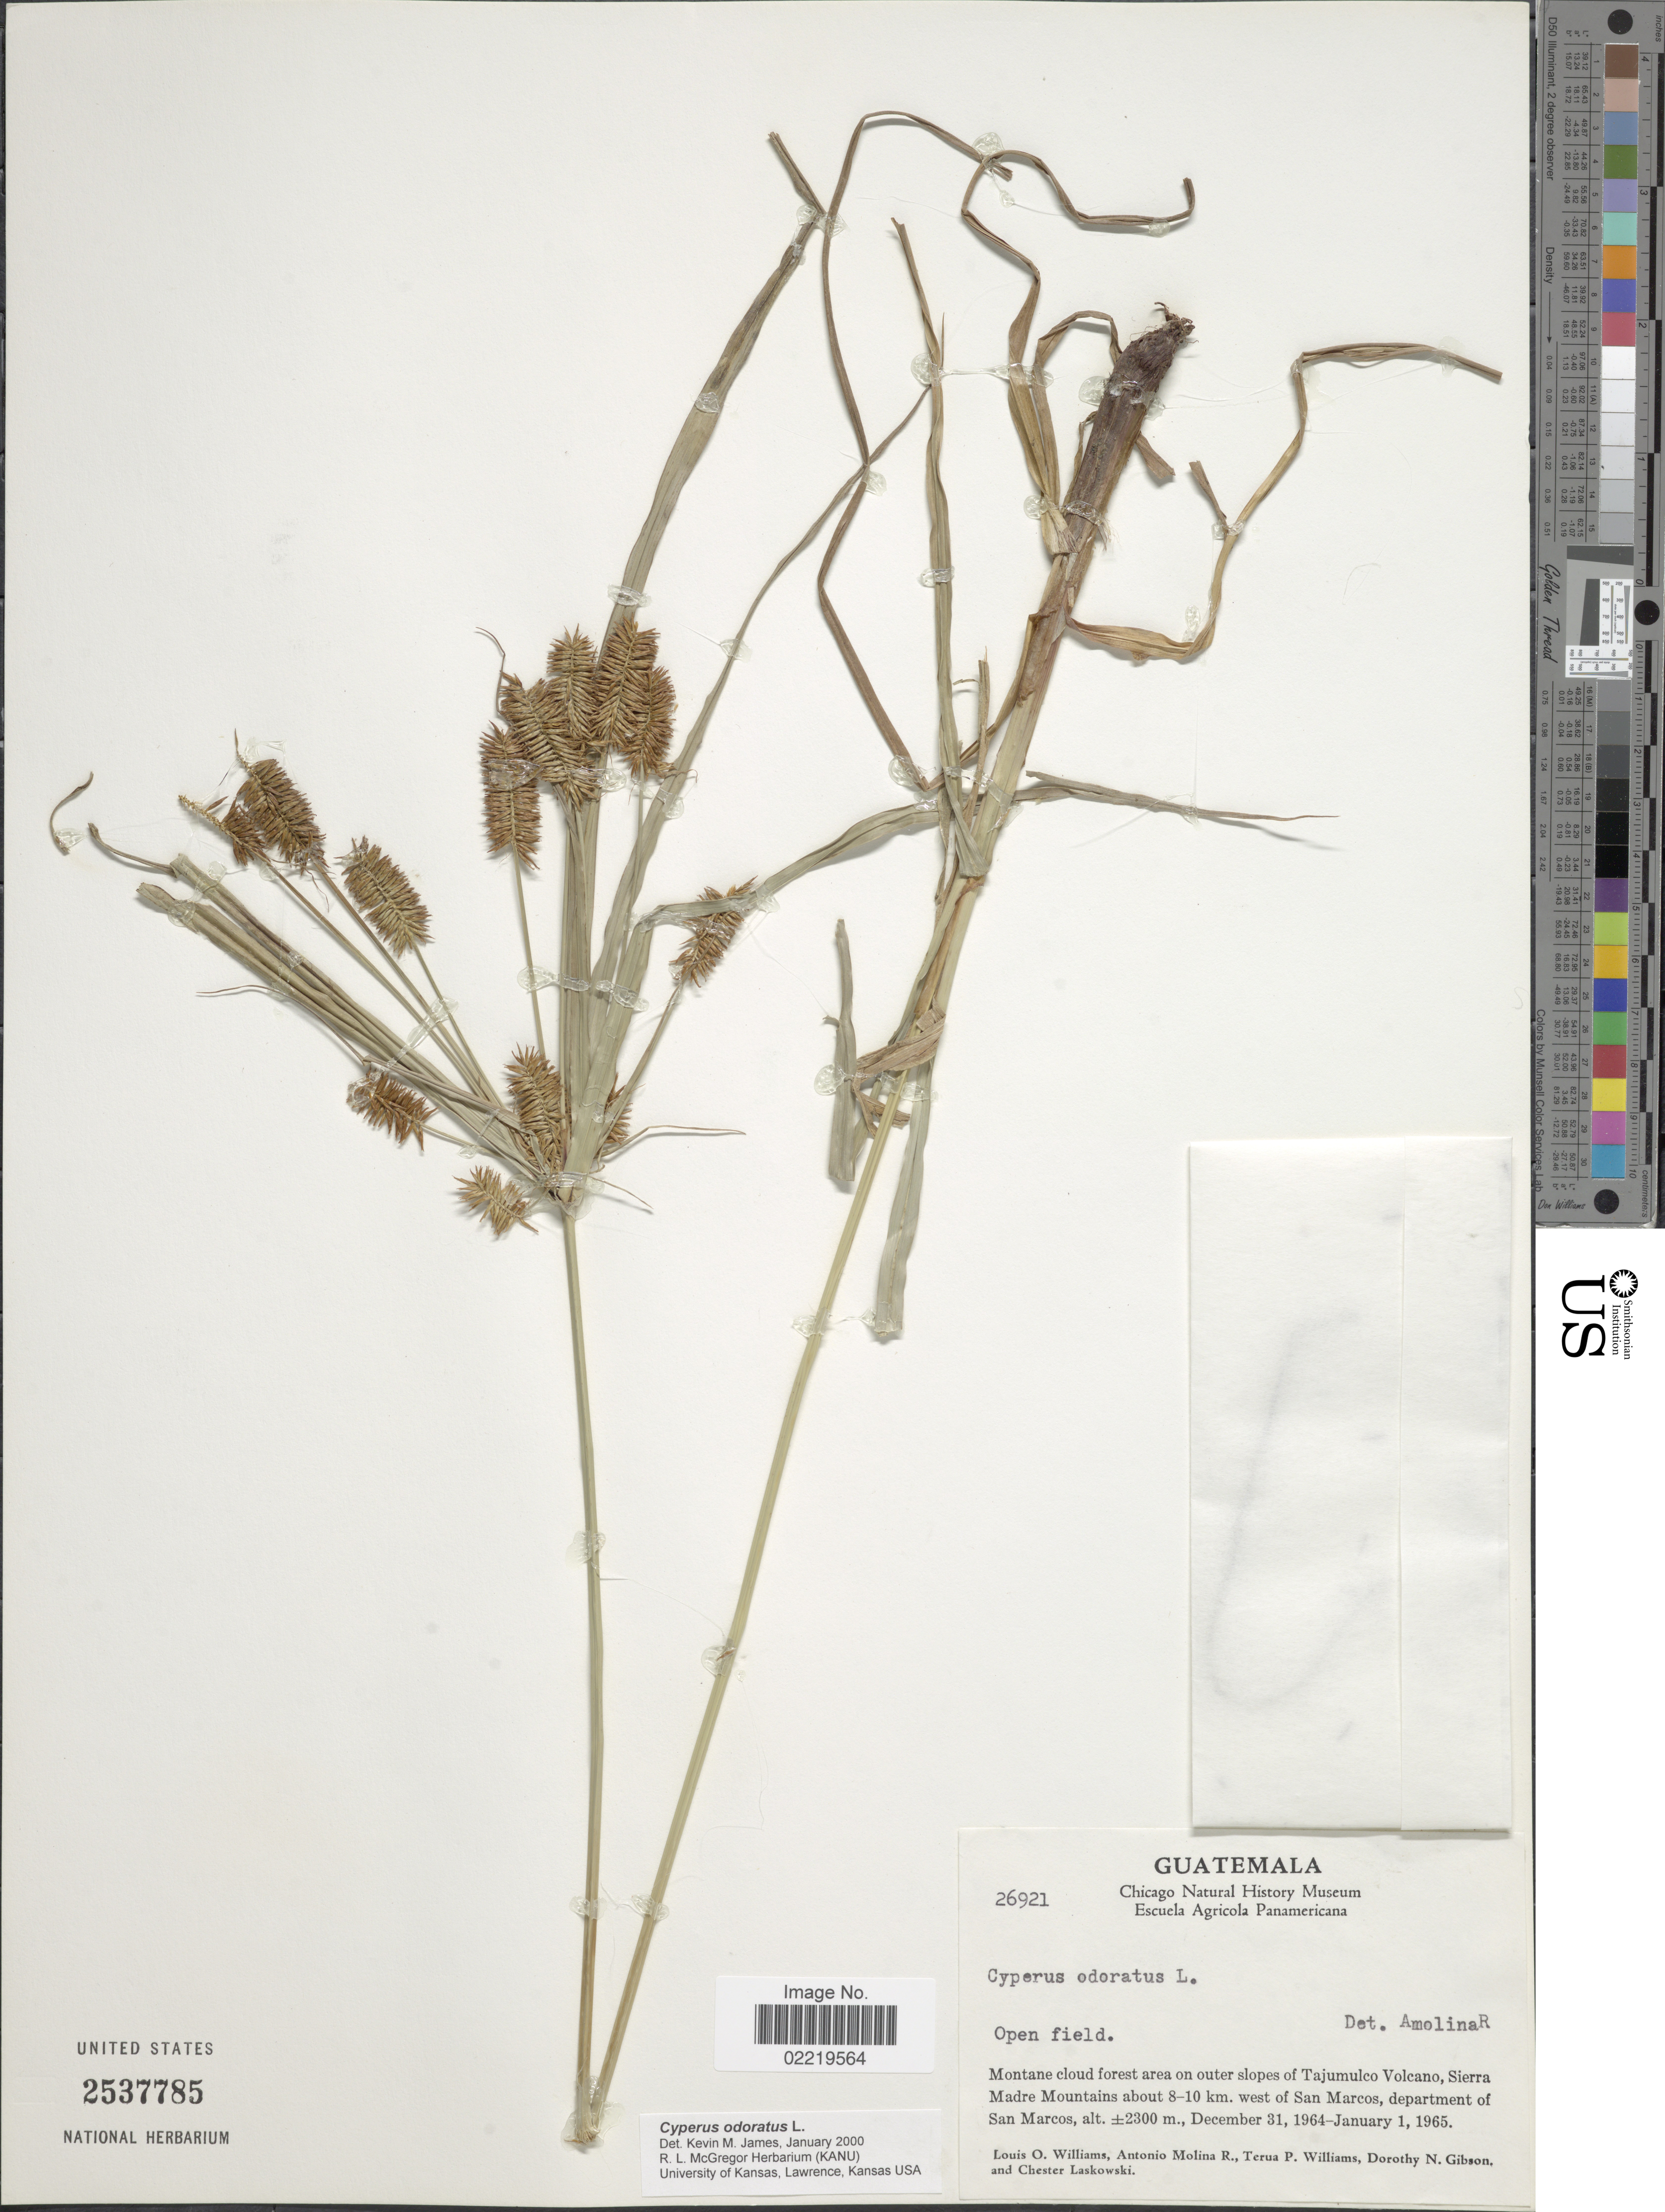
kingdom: Plantae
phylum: Tracheophyta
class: Liliopsida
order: Poales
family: Cyperaceae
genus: Cyperus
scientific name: Cyperus odoratus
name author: L.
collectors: L. O. Williams, A. Molina R., T. Williams, D. N. Gibson & C. Laskowski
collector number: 26921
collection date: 1964-12-31/1965-01-01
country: Guatemala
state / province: San Marcos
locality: Open field, Montane cloud forest area on outer slopes of Tajumulco Volcano, Sierra Madre Mountains about 8-10 km. west of San Marcos.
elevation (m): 2300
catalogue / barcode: US 2537785